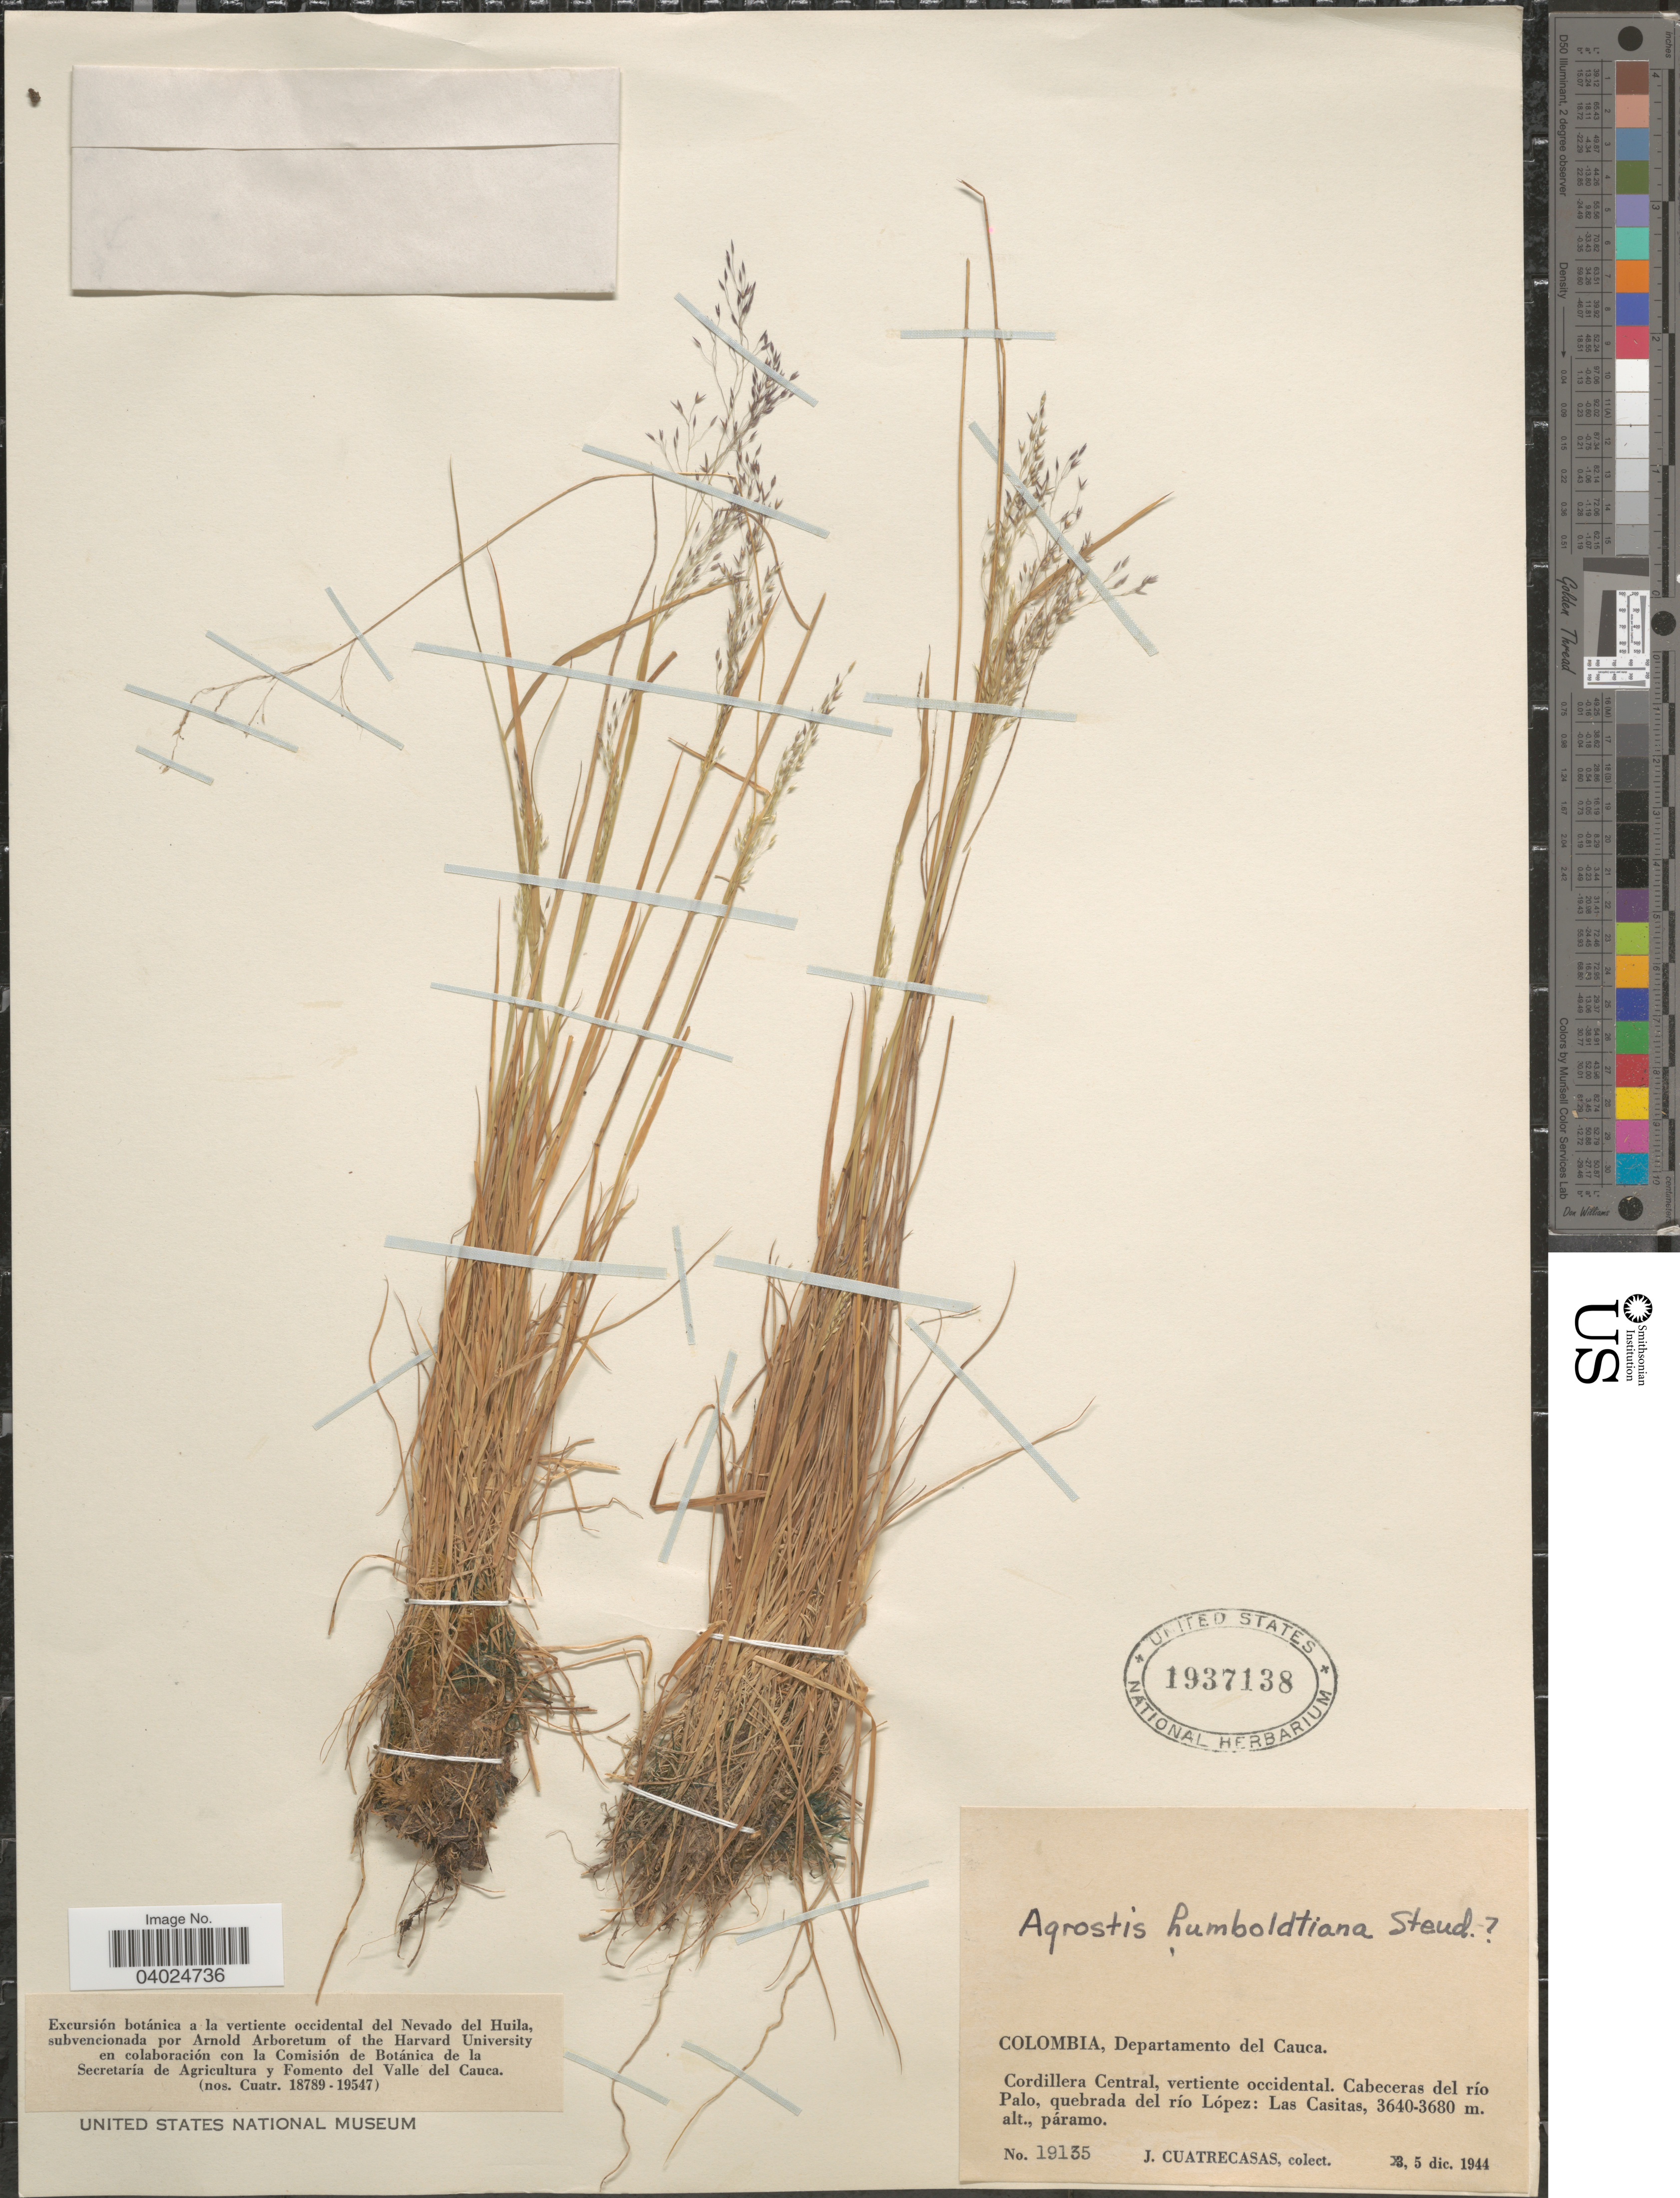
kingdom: Plantae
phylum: Tracheophyta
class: Liliopsida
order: Poales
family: Poaceae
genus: Agrostis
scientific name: Agrostis stolonifera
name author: L.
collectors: J. Cuatrecasas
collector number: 19135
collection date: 1944-12-05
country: Colombia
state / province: Cauca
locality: Departamento del Cauca. Cordillera Central, vertiente occidental. Cabeceras del río Palo, quebrada del río Lopez: Las Casitas.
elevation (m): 3640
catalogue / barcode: US 1937138